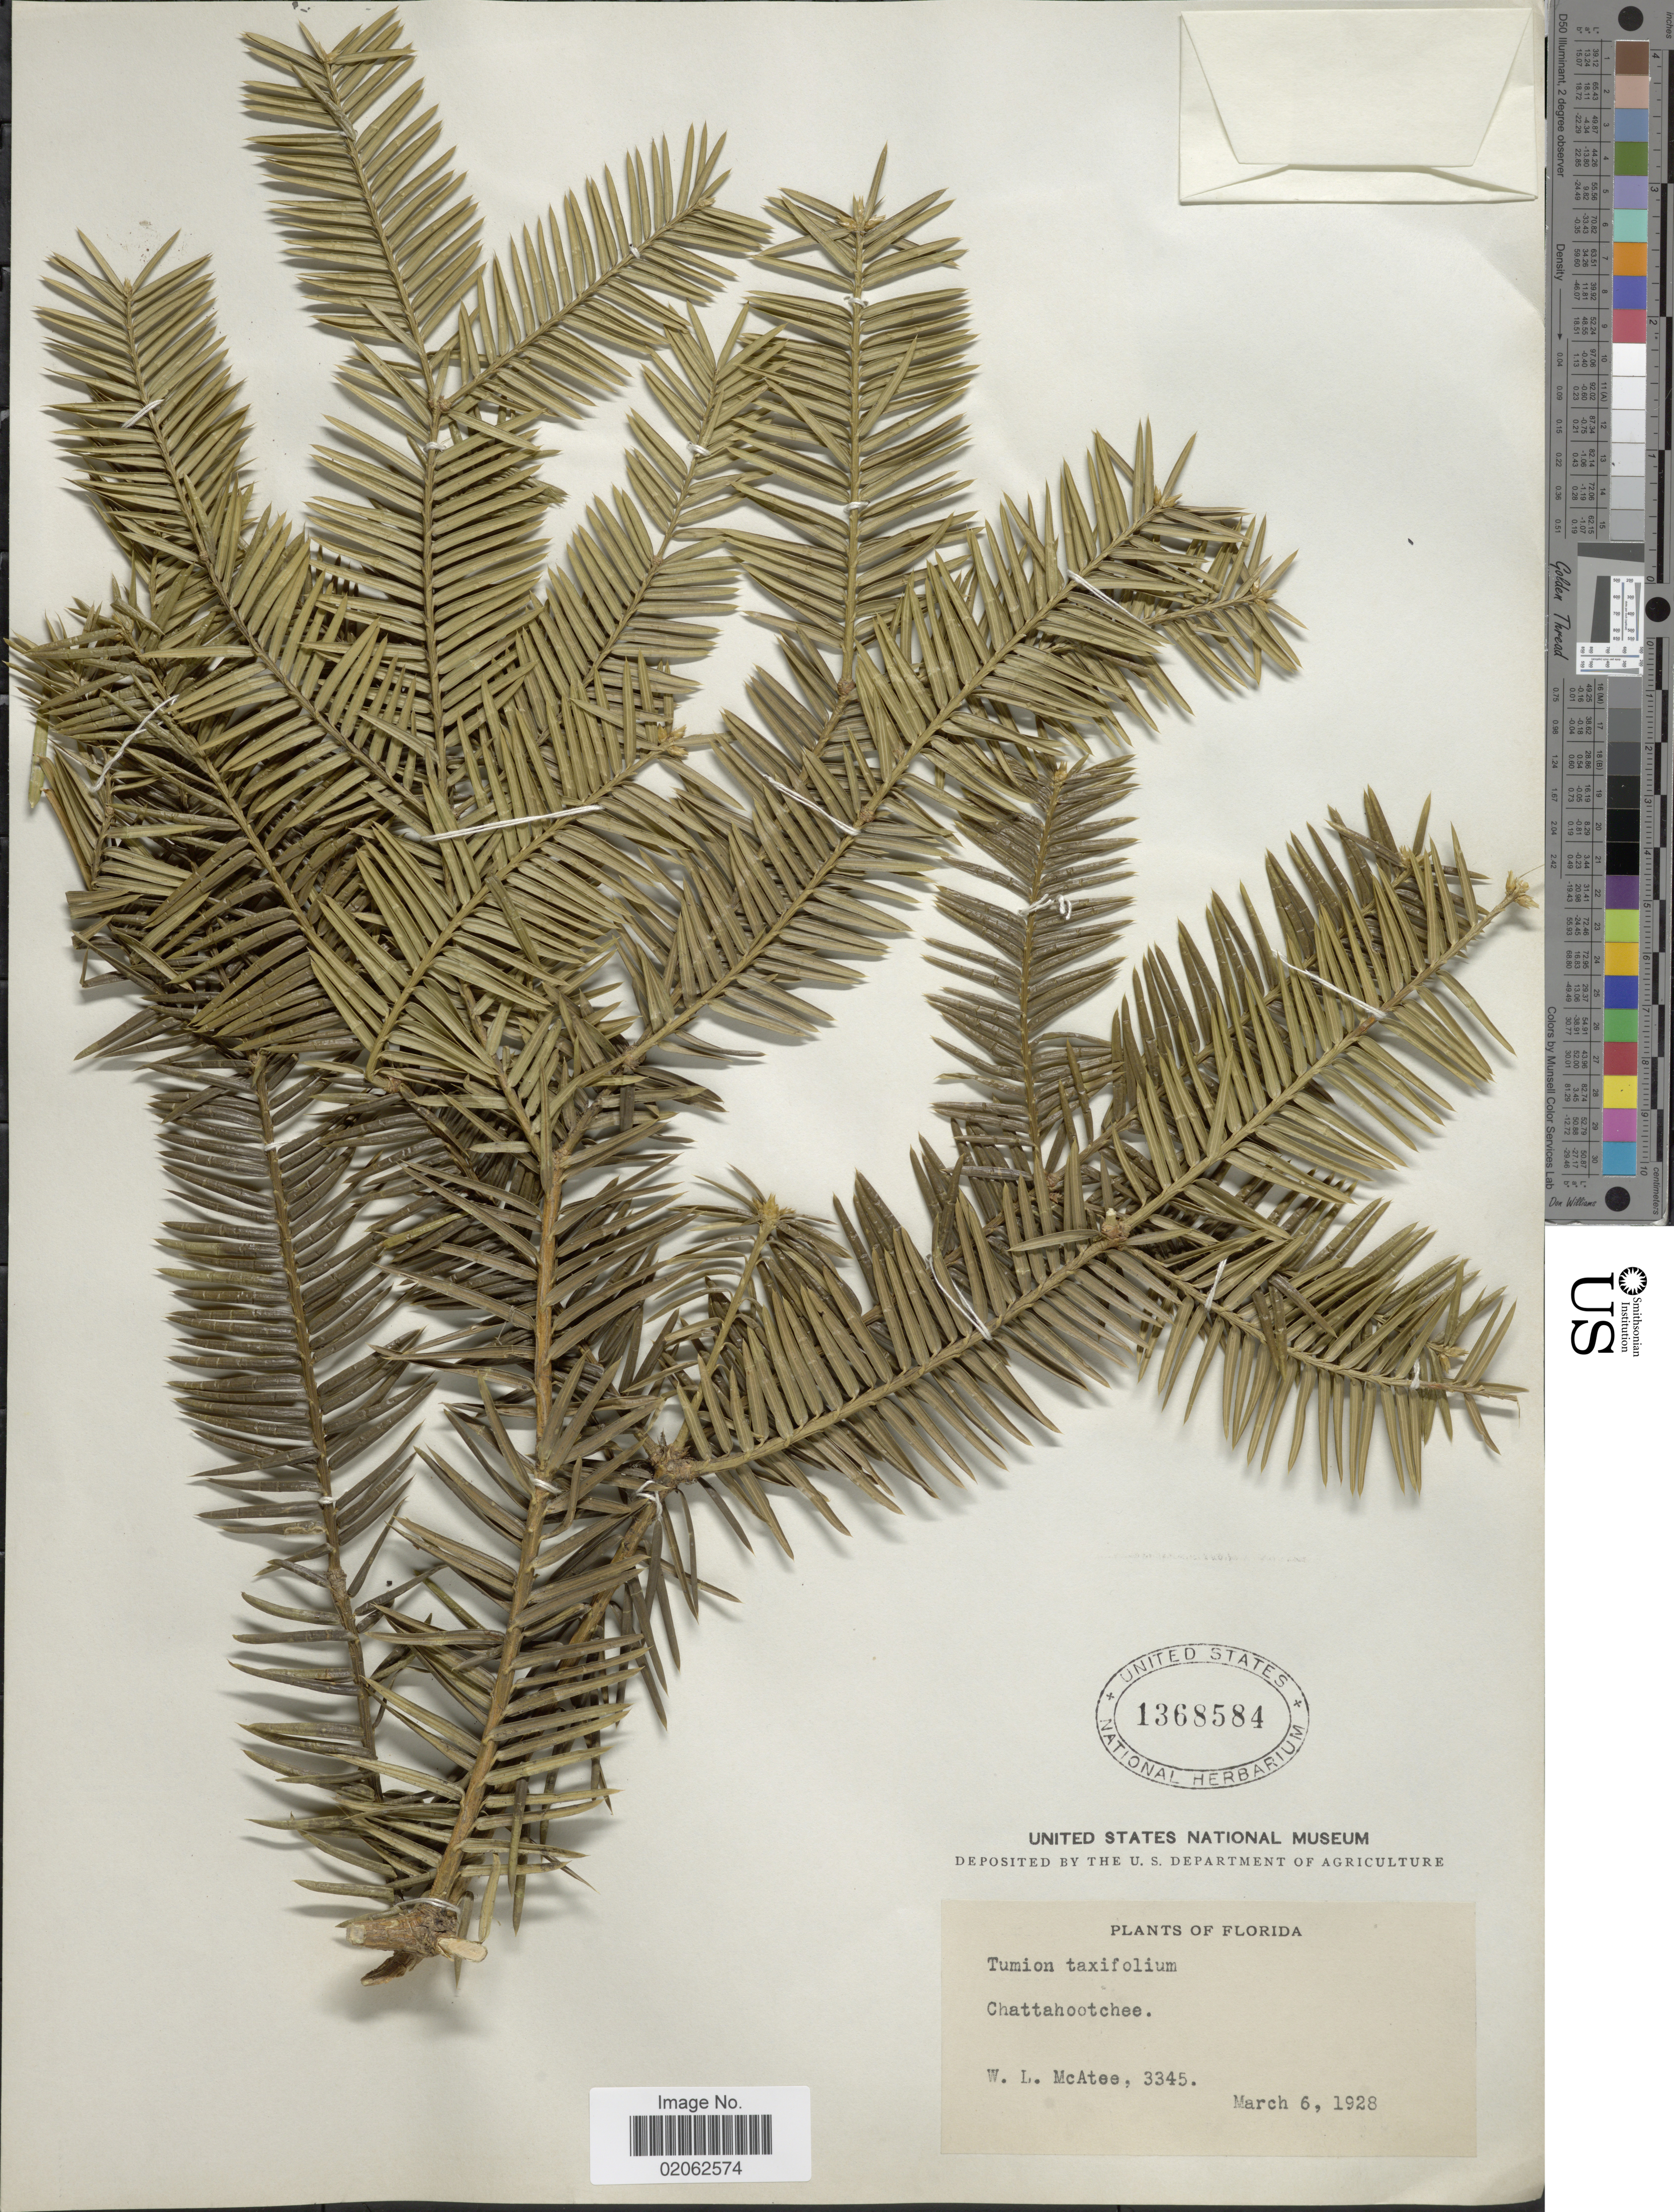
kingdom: Plantae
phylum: Tracheophyta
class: Pinopsida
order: Pinales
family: Taxaceae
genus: Torreya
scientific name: Torreya taxifolia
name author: Arn.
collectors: W. McAtee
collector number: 3345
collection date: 1928-03-06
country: United States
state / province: Florida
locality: Chattahootchee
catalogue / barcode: US 1368584